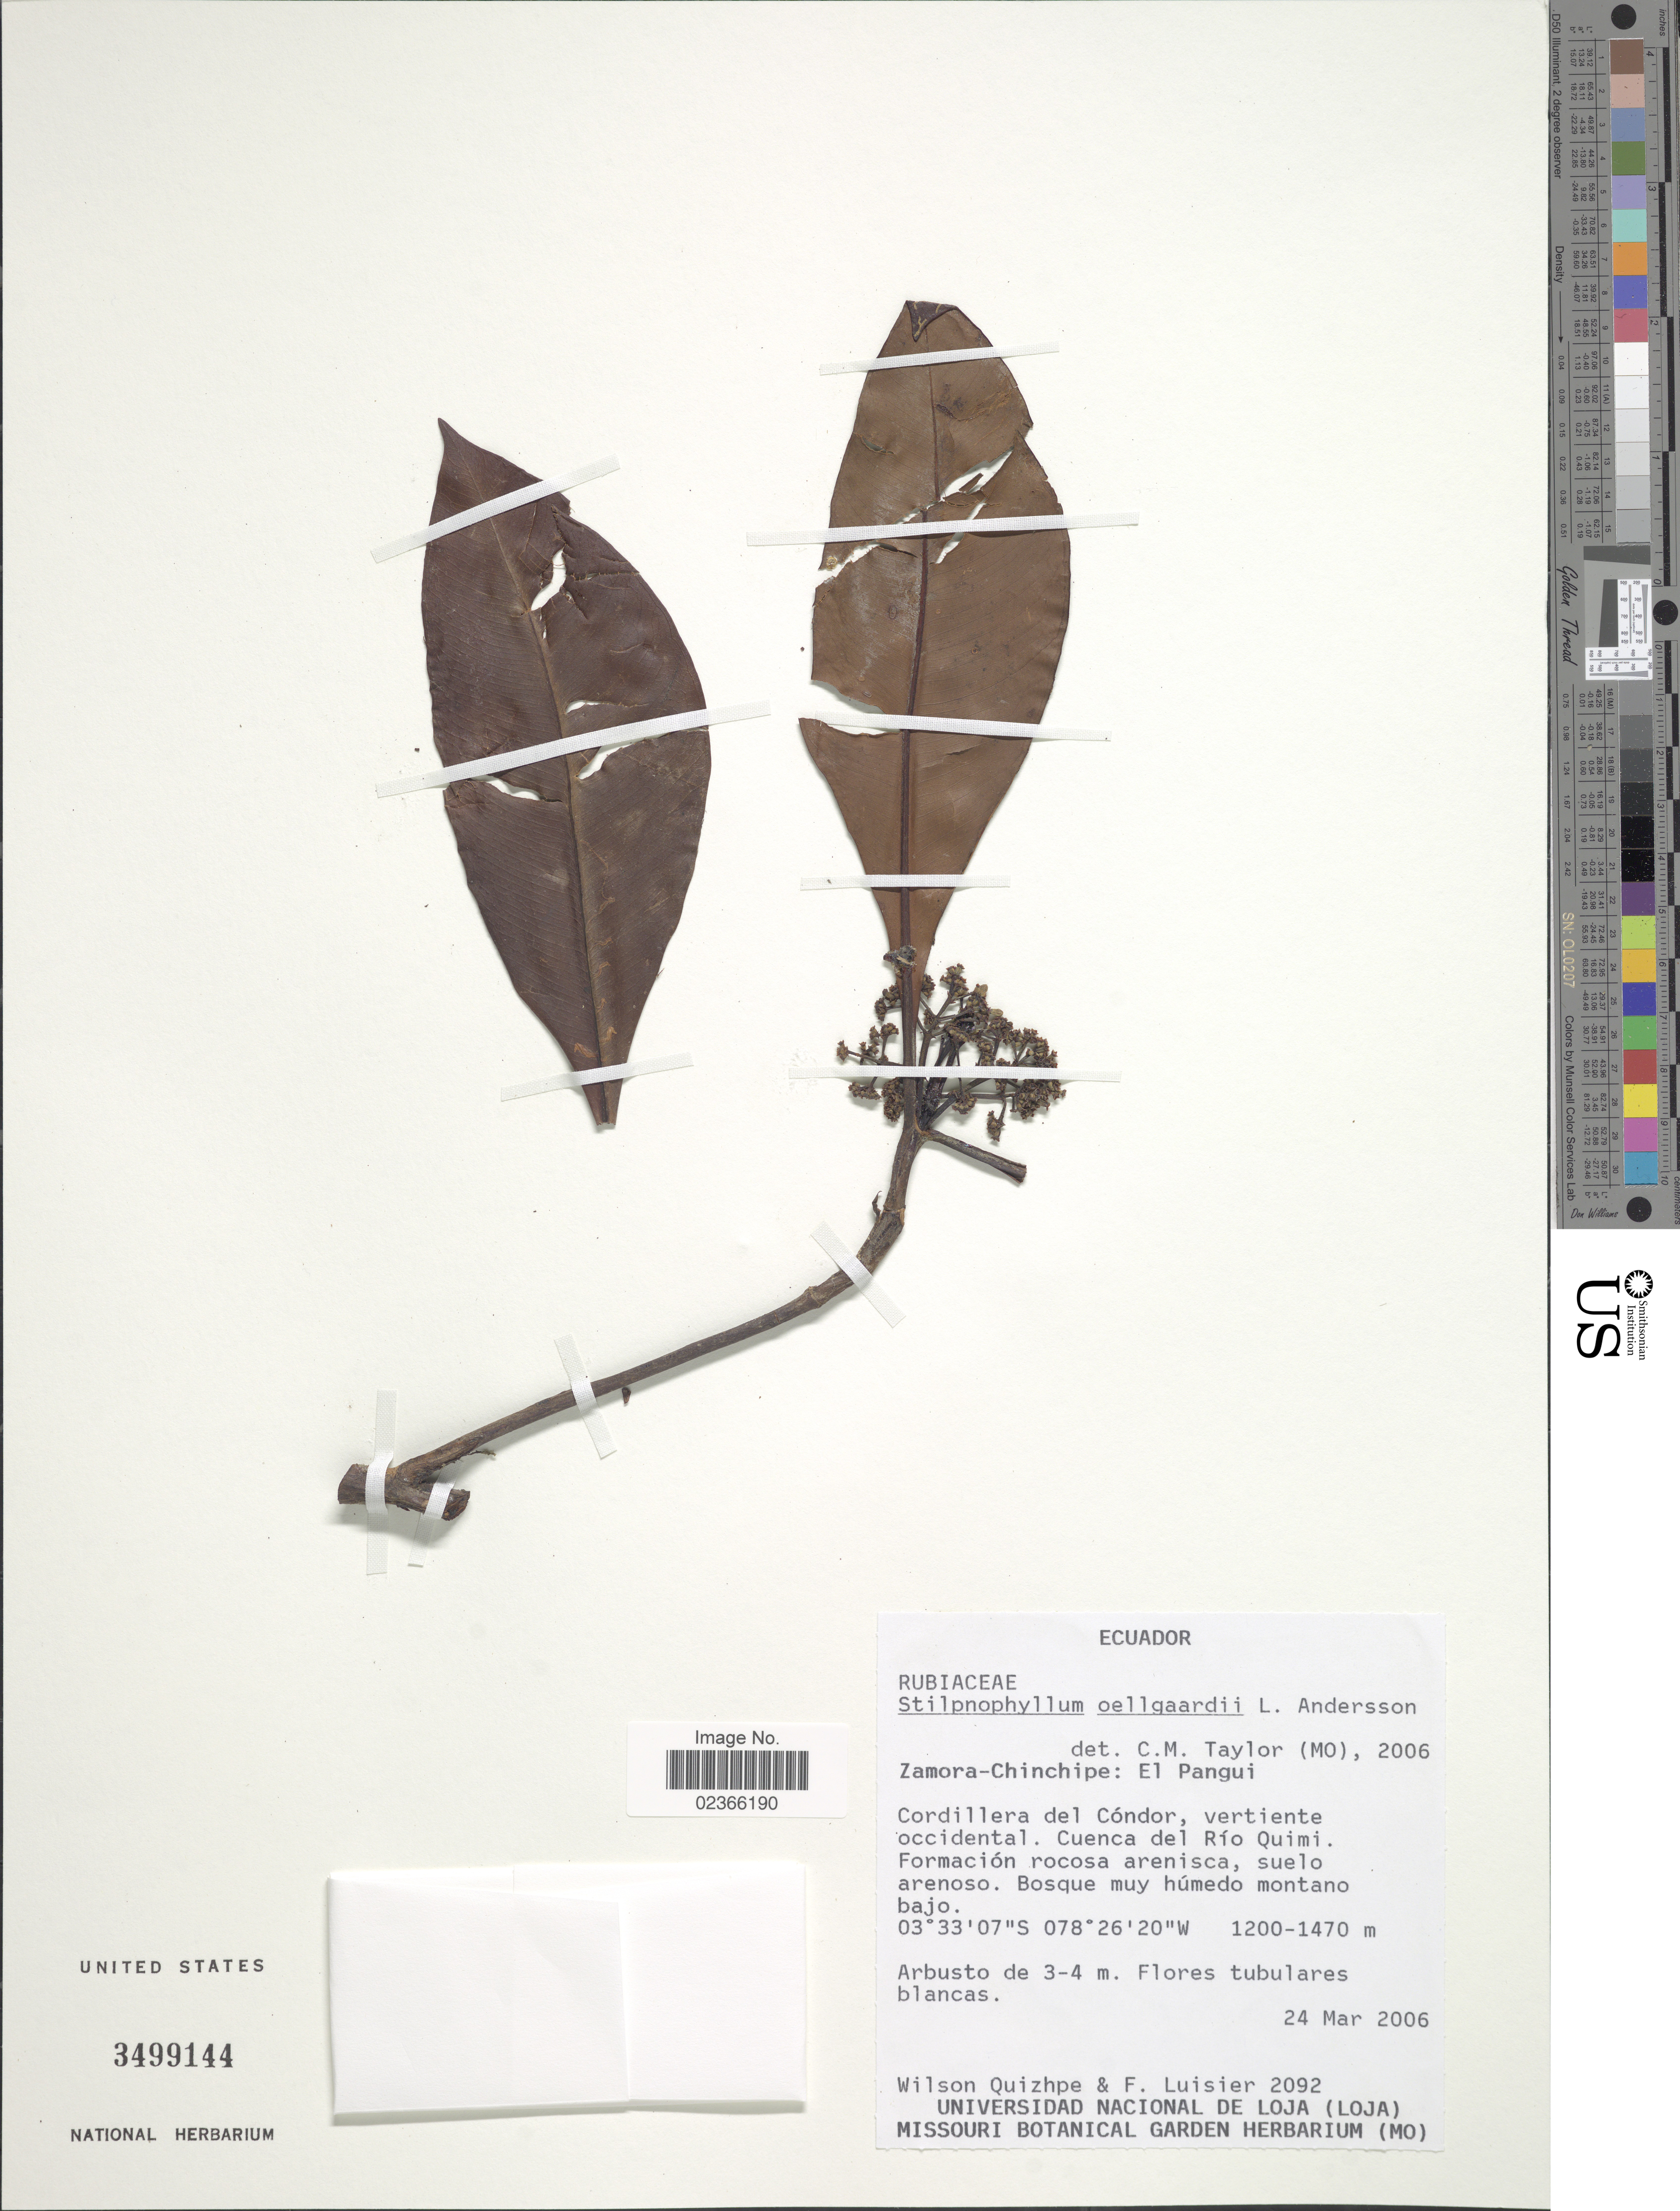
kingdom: Plantae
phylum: Tracheophyta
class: Magnoliopsida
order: Gentianales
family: Rubiaceae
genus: Stilpnophyllum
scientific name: Stilpnophyllum oellgaardii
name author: L. Andersson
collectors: W. Quizhpe & F. Luisier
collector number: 2092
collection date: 2006-03-24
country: Ecuador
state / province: Zamora-Chinchipe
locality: Zamora-Chinchipe: El Pangui, Cordillera del Condor, vertiente occidental. Cuenca del Rio Quimi.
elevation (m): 1200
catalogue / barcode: US 3499144